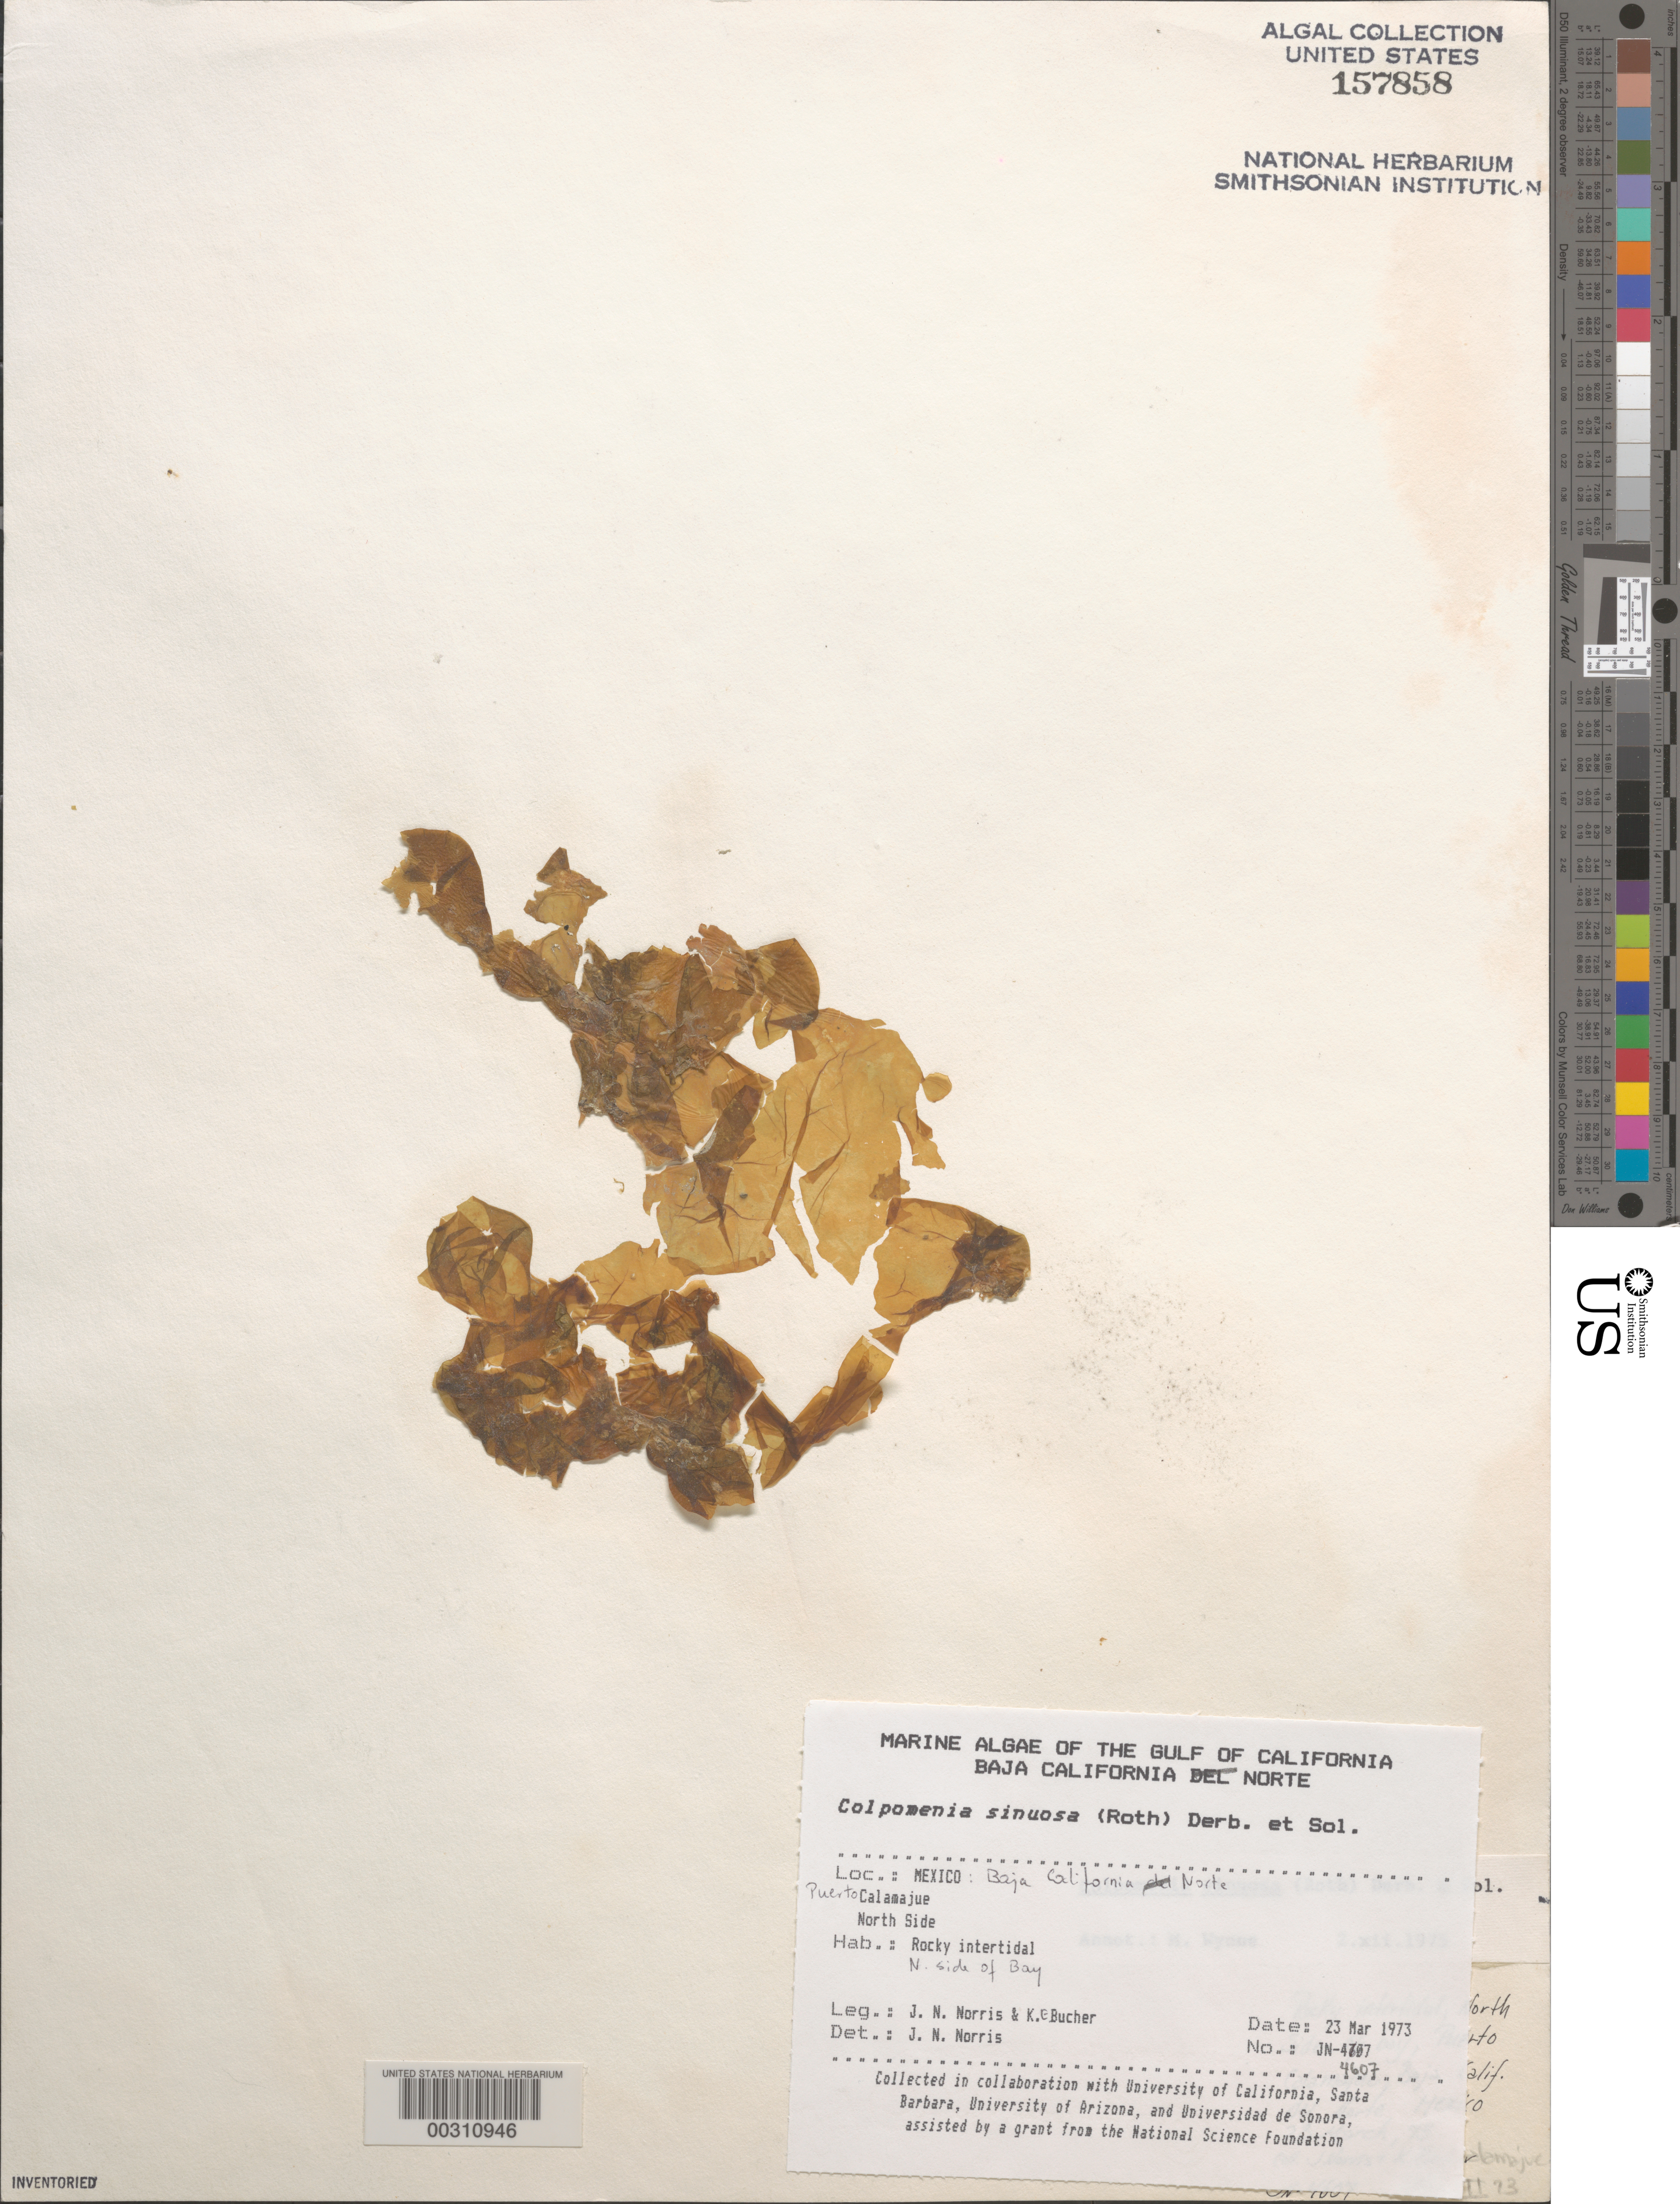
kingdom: Chromista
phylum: Ochrophyta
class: Phaeophyceae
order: Scytosiphonales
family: Scytosiphonaceae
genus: Colpomenia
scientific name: Colpomenia sinuosa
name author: (K. Mert. ex Roth) Derbes & Solier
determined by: Norris, James N.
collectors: J. N. Norris & K. E. Bucher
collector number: JN-4607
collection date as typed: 23 Mar 1973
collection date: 1973-03-23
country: Mexico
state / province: Baja California Norte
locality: Puerto Calamajue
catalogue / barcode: US 157858